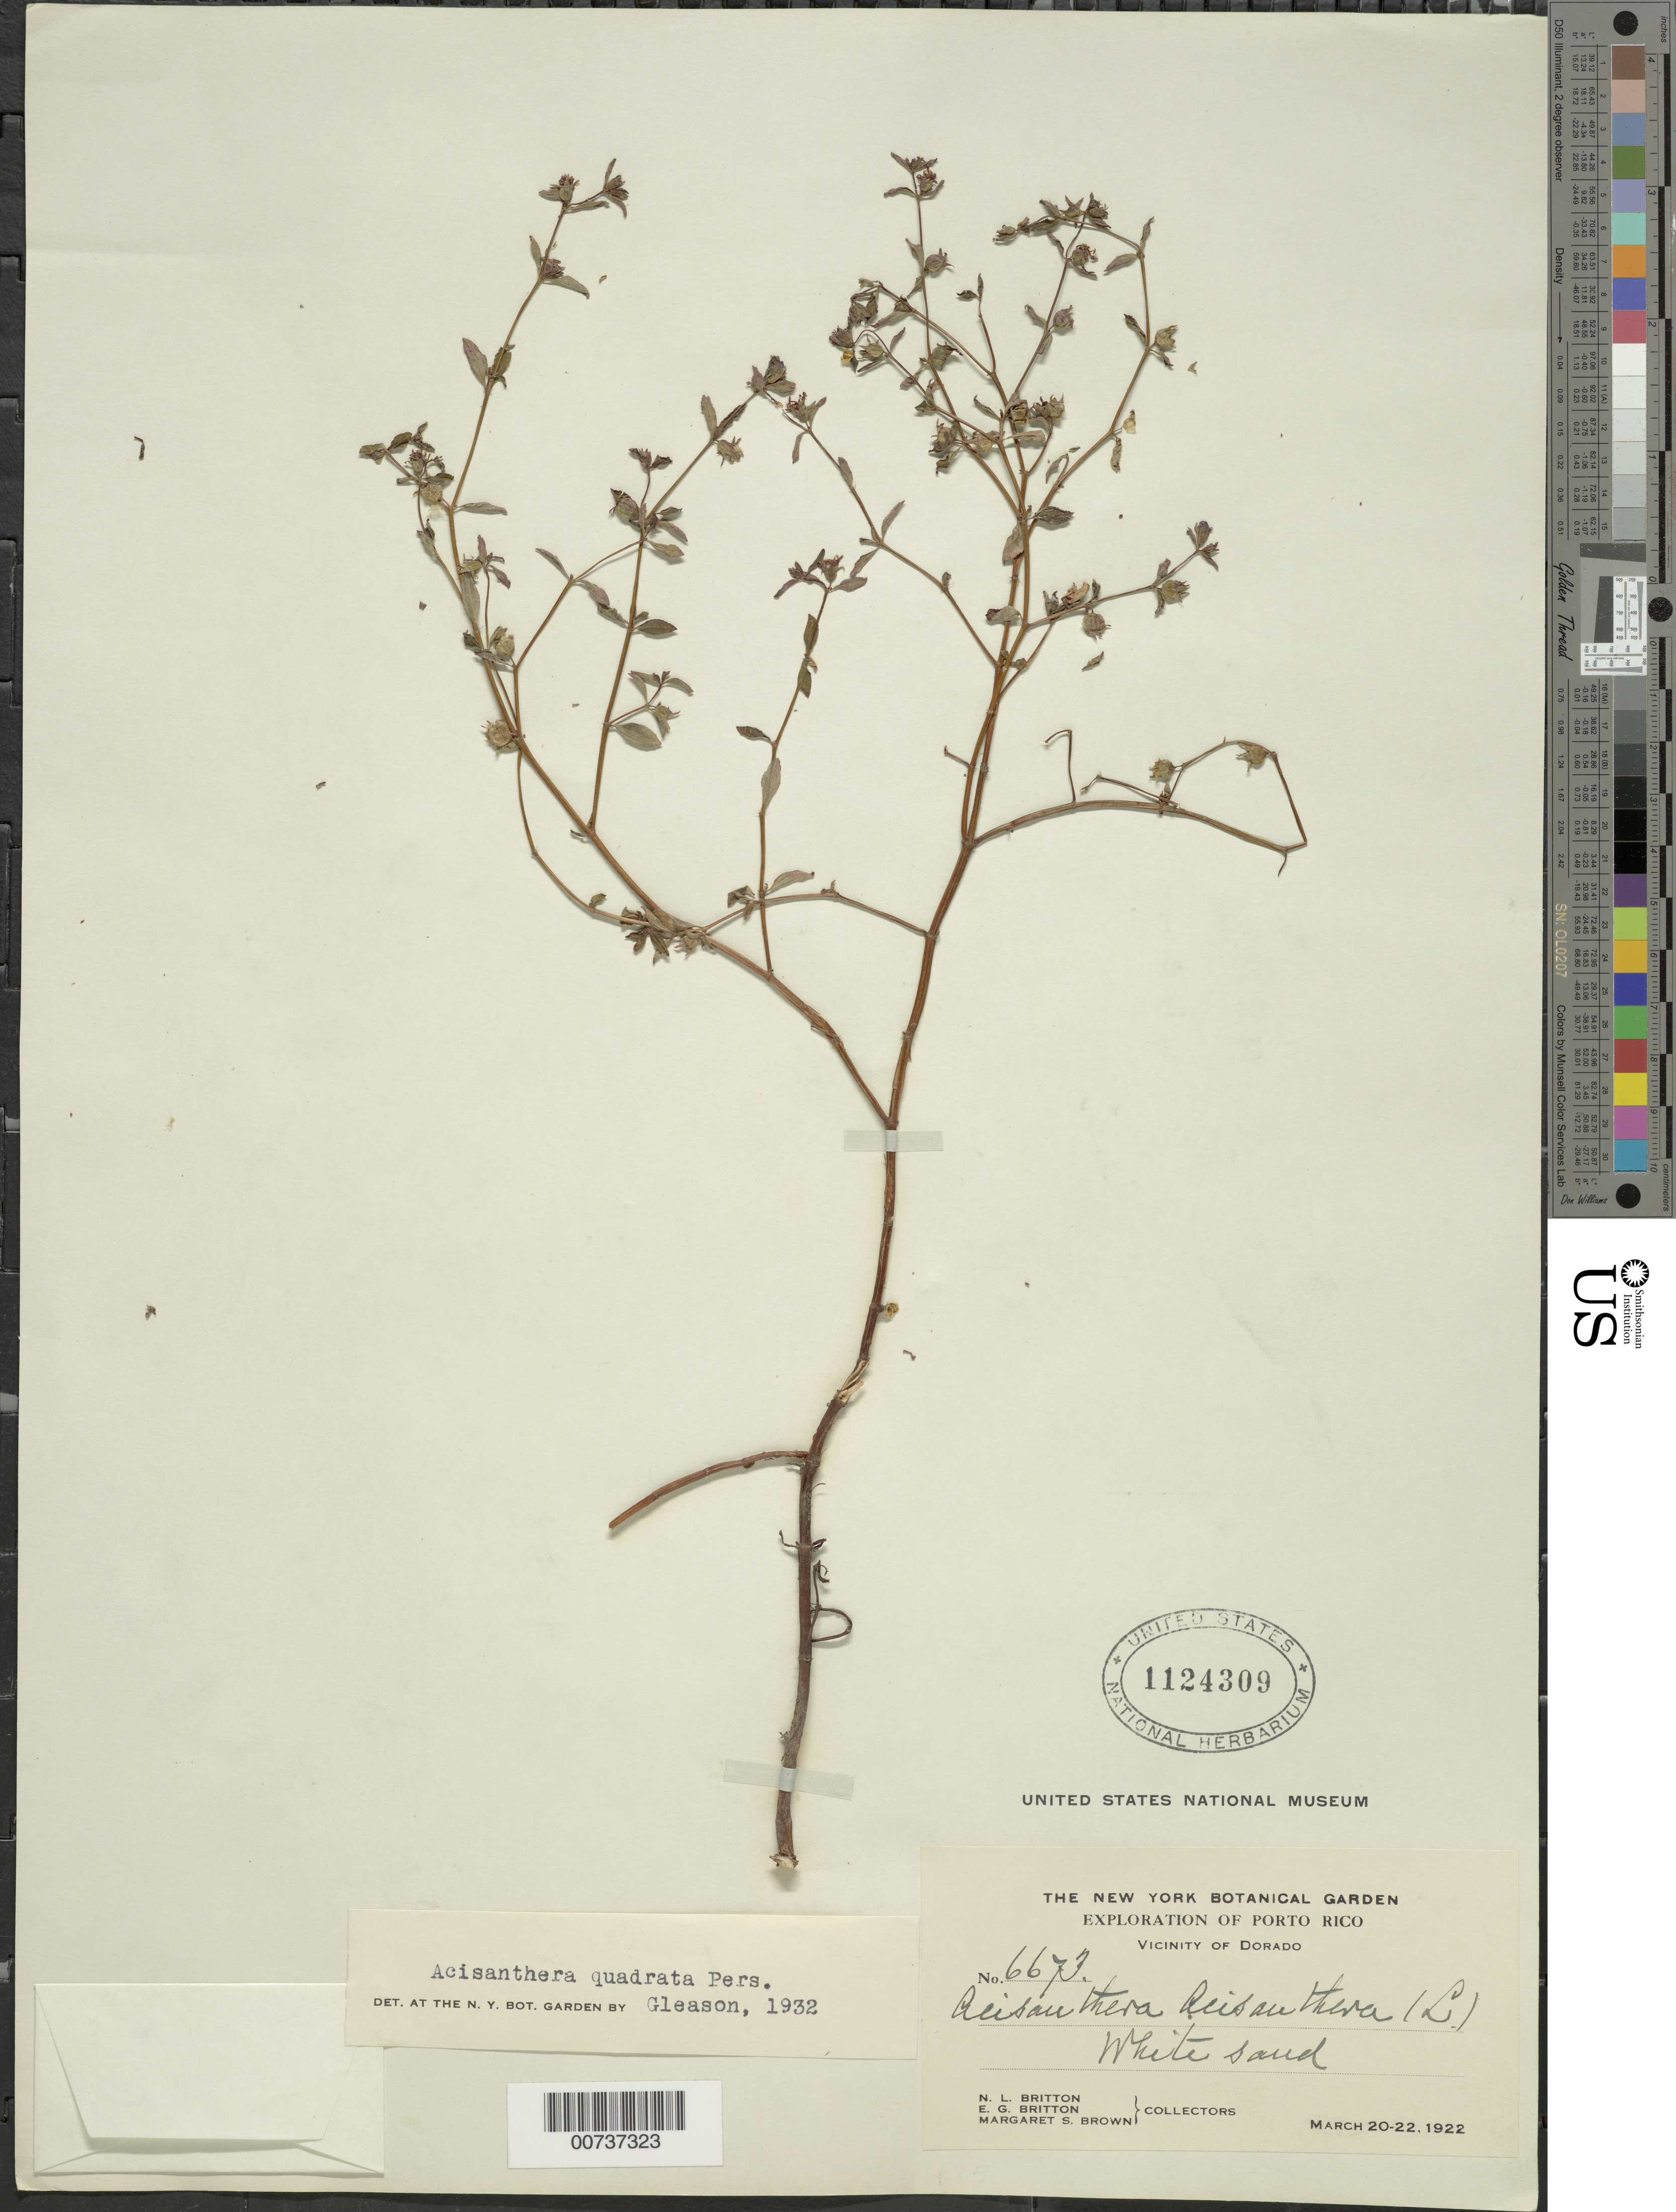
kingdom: Plantae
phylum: Tracheophyta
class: Magnoliopsida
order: Myrtales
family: Melastomataceae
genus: Acisanthera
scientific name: Acisanthera erecta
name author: Gleason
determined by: Nunes da Silva, Diego, (RB), Jardim Botanico do Rio de Janeiro - Herbario (BRAZIL)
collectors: N. Britton, E. G. Britton & M. S. Brown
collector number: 6673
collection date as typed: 20 Mar 1922 to 22 Mar 1922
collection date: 1922-03-20/1922-03-22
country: Puerto Rico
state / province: Dorado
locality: Vicinity of Dorado.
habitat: White sand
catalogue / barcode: US 1124309